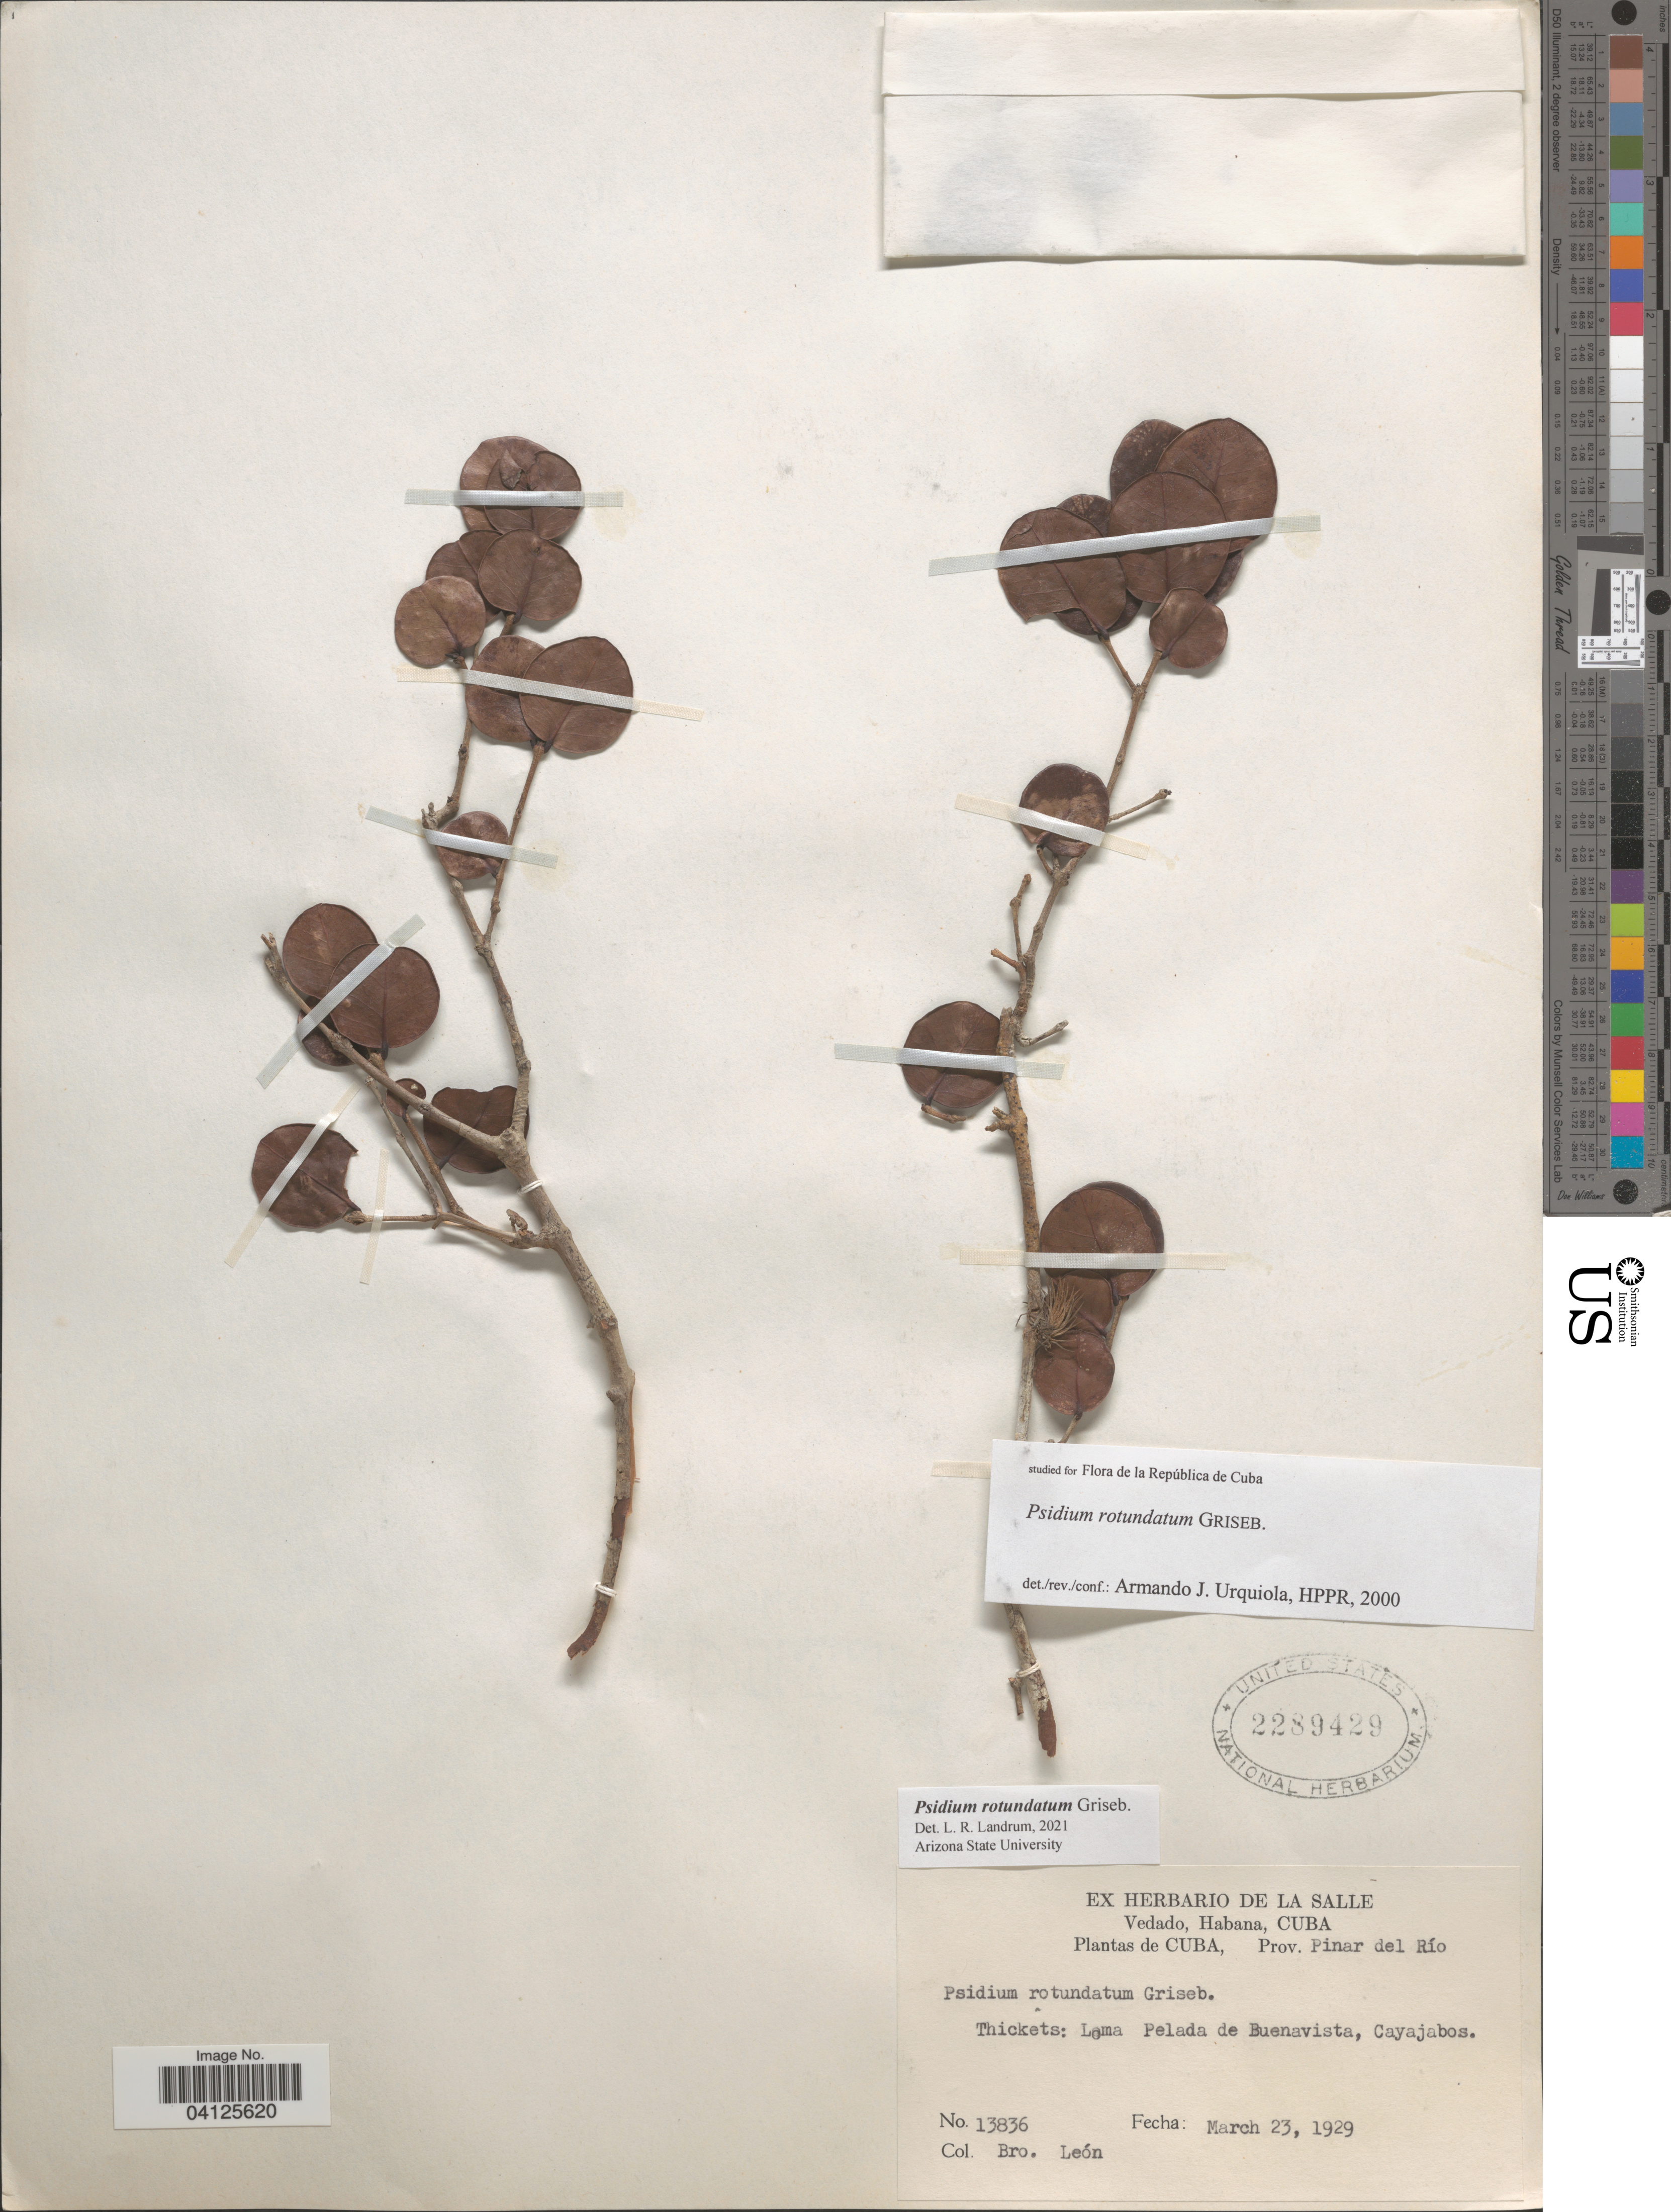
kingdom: Plantae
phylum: Tracheophyta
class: Magnoliopsida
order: Myrtales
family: Myrtaceae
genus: Psidium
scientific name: Psidium rotundatum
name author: Griseb.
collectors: Bro. León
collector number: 13836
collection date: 1929-03-23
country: Cuba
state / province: Pinar del Río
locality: Thickets: Loma Pelada de Buenavista, Cayajabos.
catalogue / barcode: US 2289429